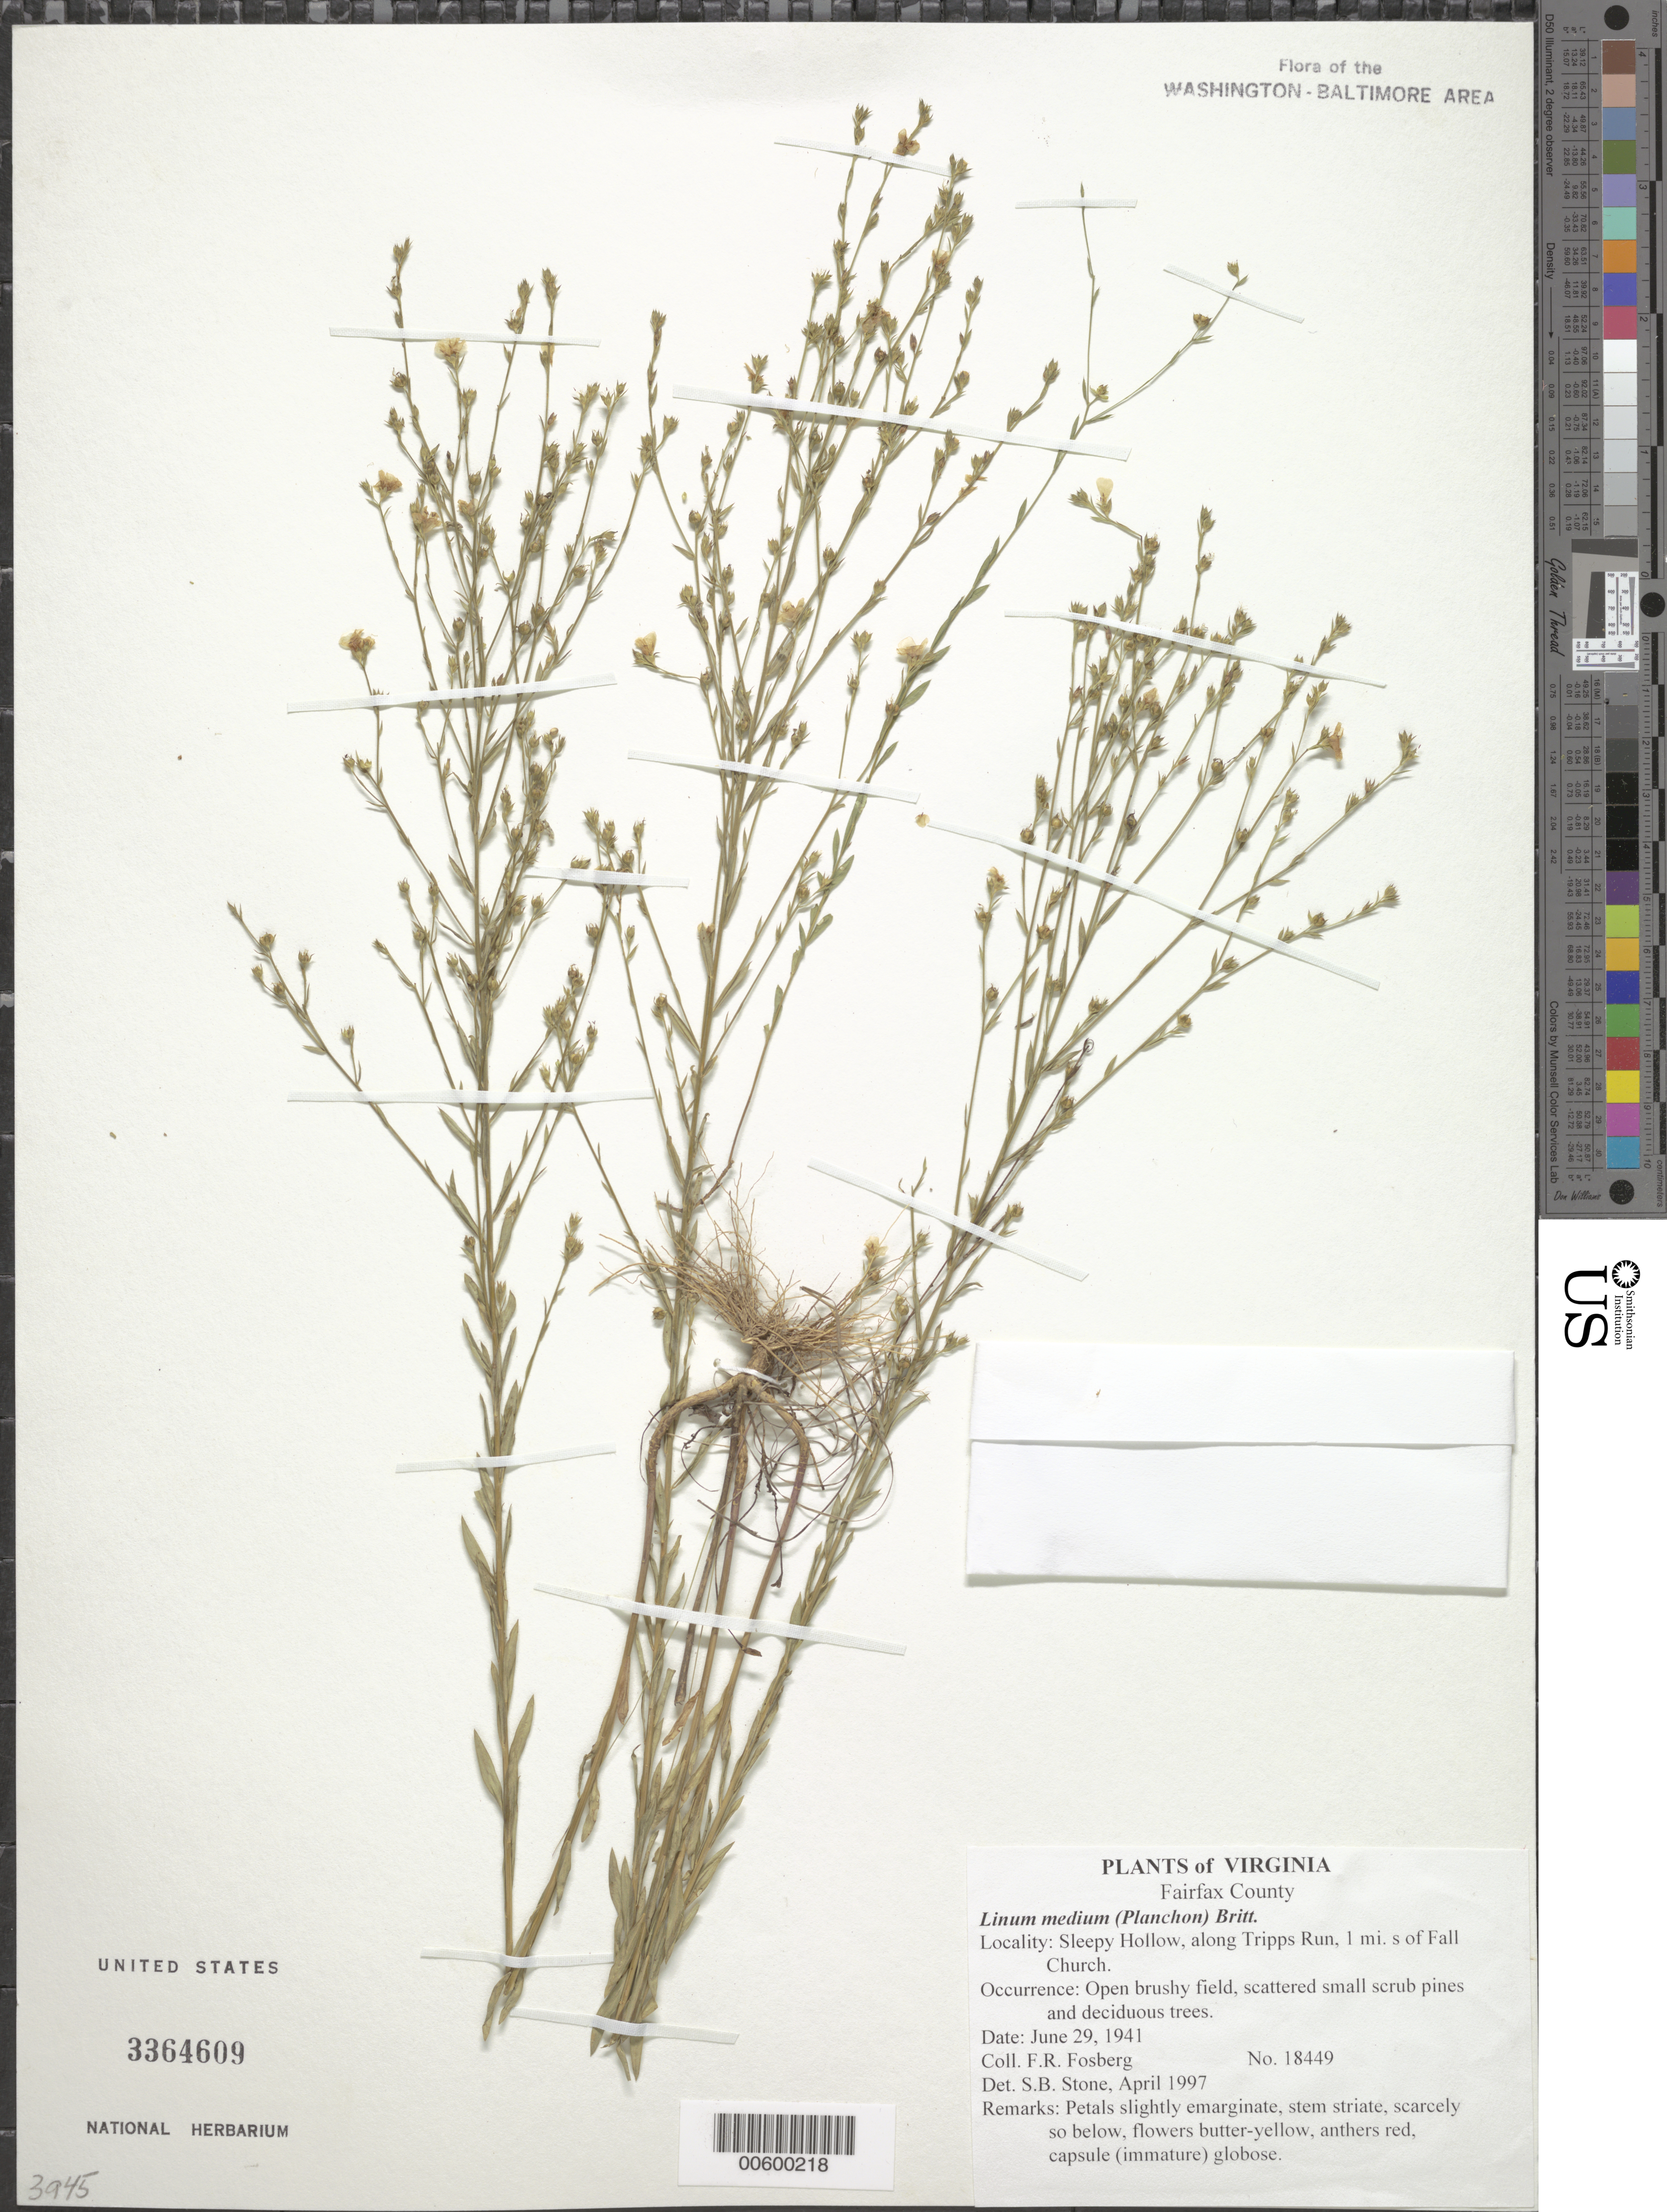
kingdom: Plantae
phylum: Tracheophyta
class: Magnoliopsida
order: Malpighiales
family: Linaceae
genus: Linum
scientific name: Linum medium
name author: (Planch.) Britton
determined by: Stone, S. B.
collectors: F. R. Fosberg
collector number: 18449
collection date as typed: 29 Jun 1941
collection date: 1941-06-29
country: United States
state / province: Virginia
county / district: Fairfax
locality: Sleepy Hollow, along Tripps Run, 1 mi S of Falls Church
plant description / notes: Common name: Stiff Yellow Flax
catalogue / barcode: US 3364609